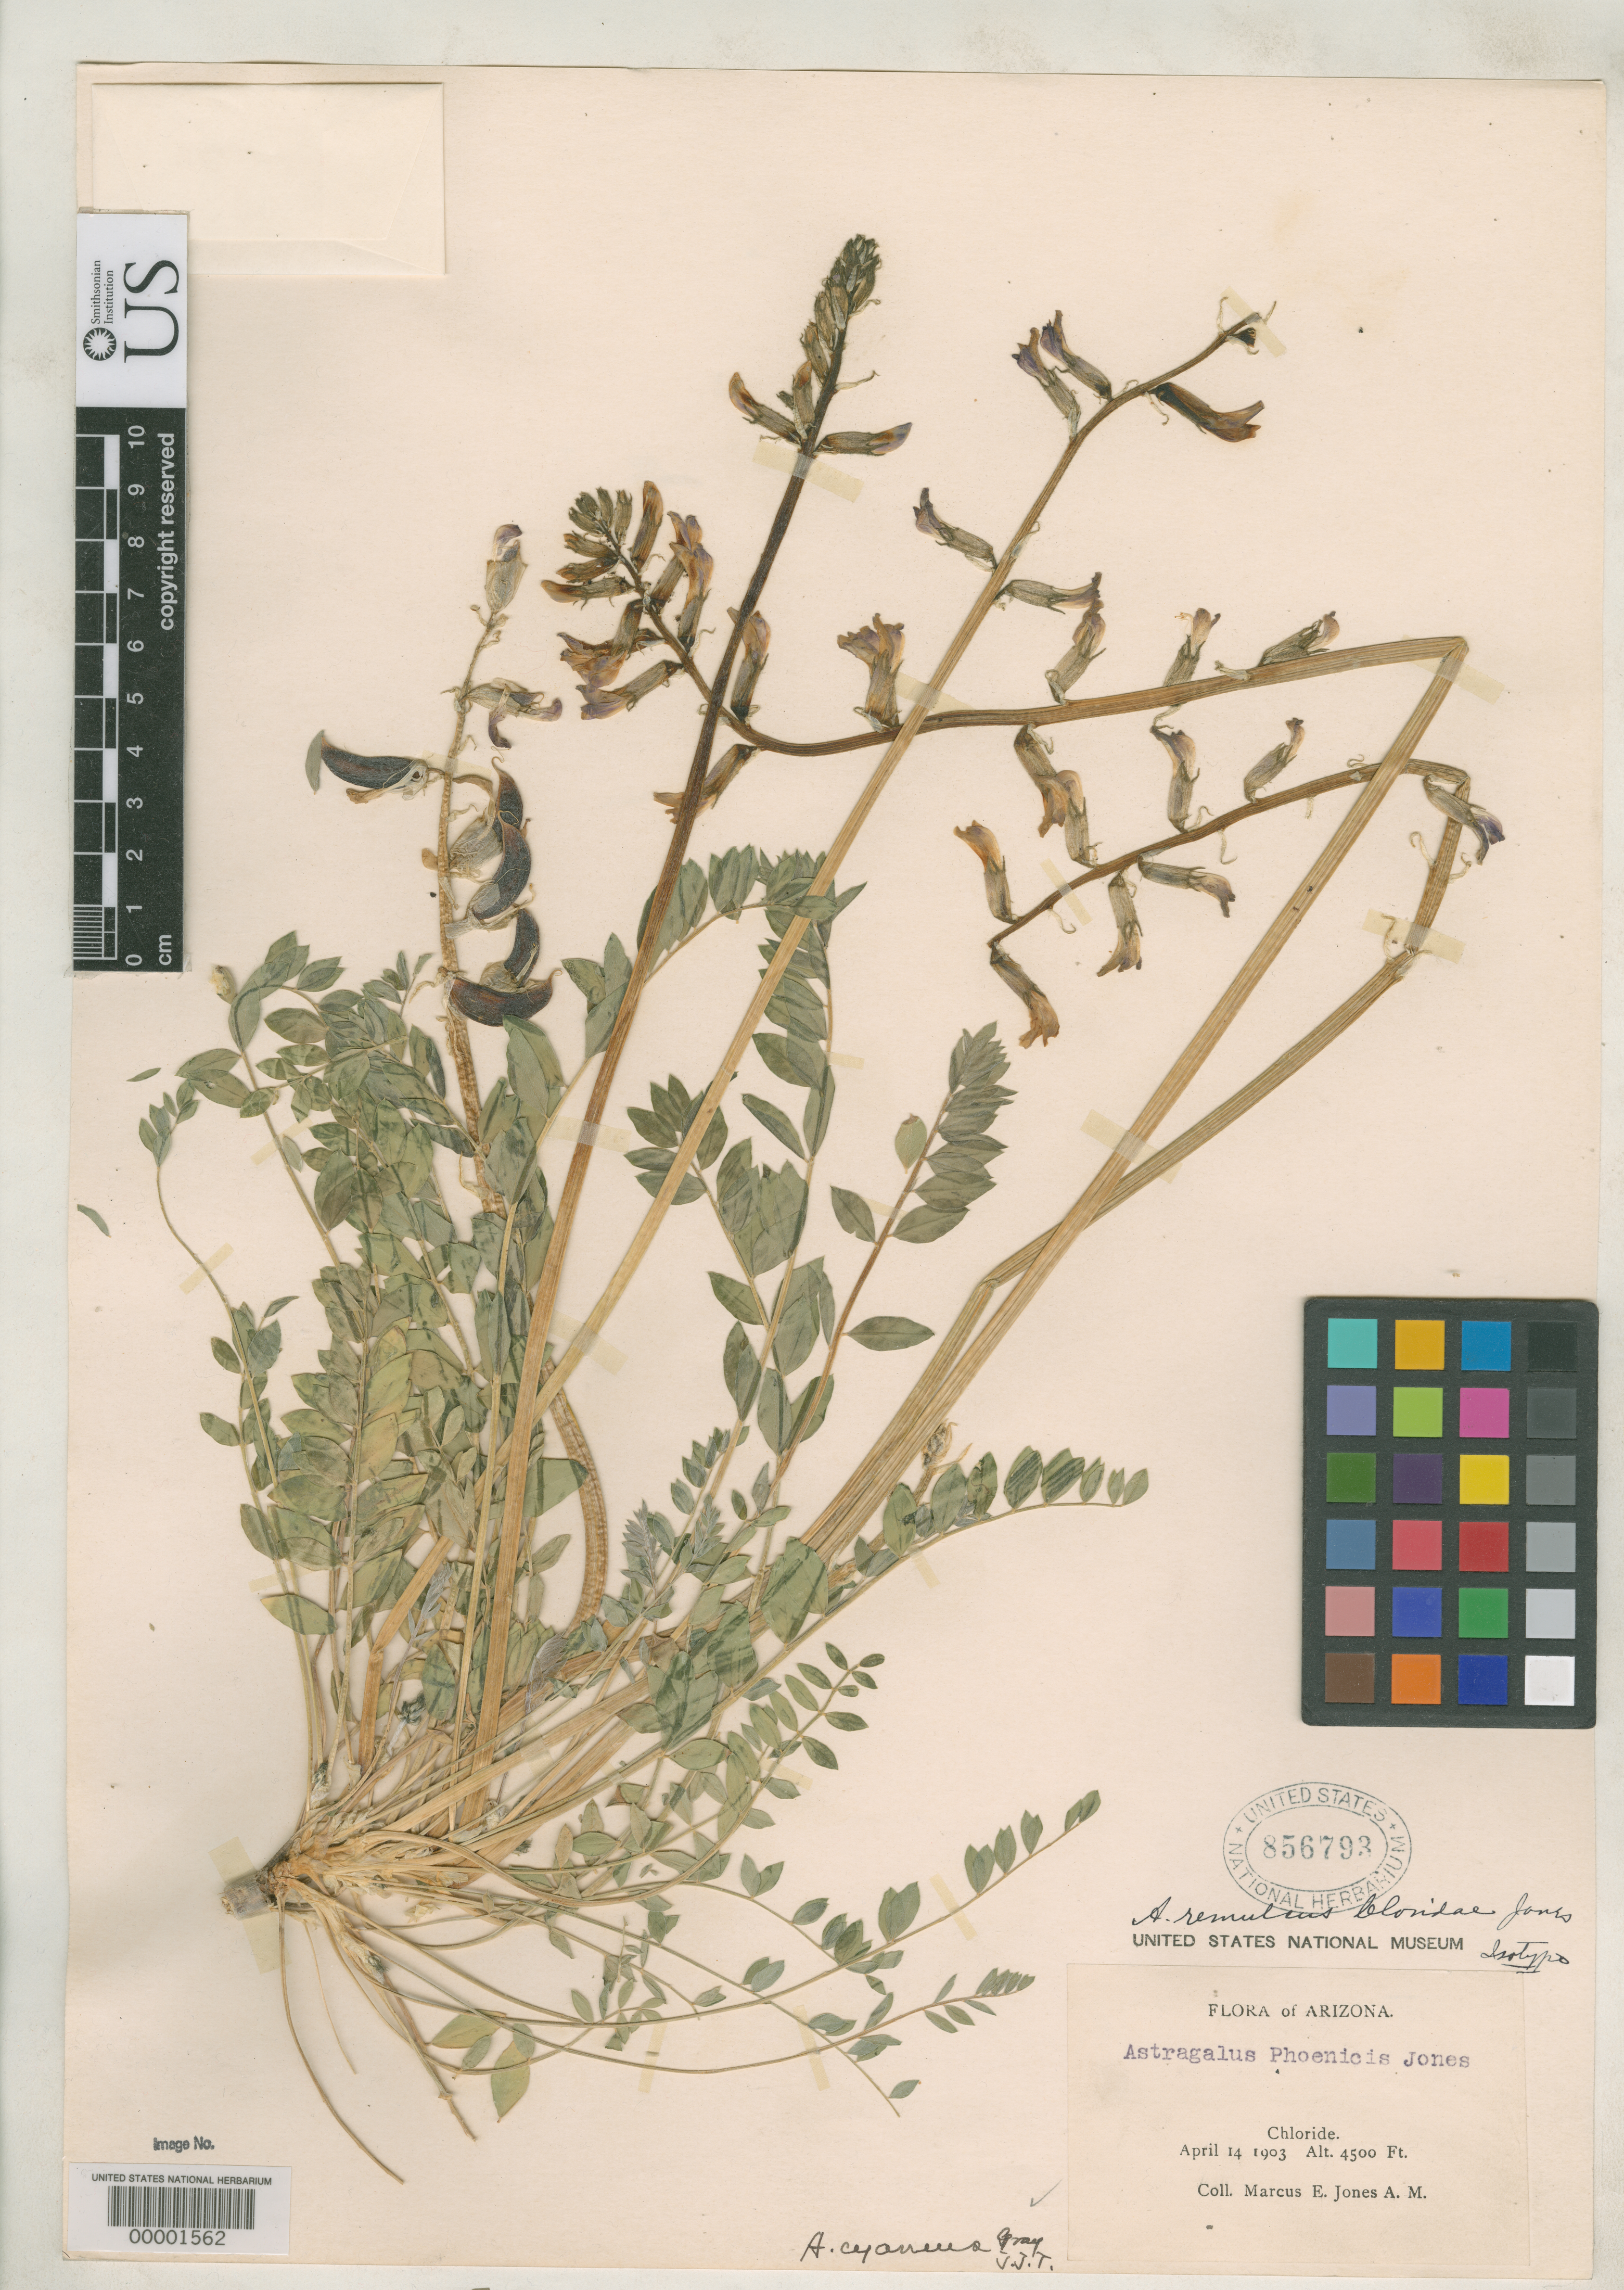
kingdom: Plantae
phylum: Tracheophyta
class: Magnoliopsida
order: Fabales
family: Fabaceae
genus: Astragalus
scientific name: Astragalus remulcus var. chloridae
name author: M.E. Jones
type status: Isotype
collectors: M. E. Jones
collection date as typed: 14 Apr 1903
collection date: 1903-04-14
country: United States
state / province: Arizona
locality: Chloride.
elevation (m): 1372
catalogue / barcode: US 856793